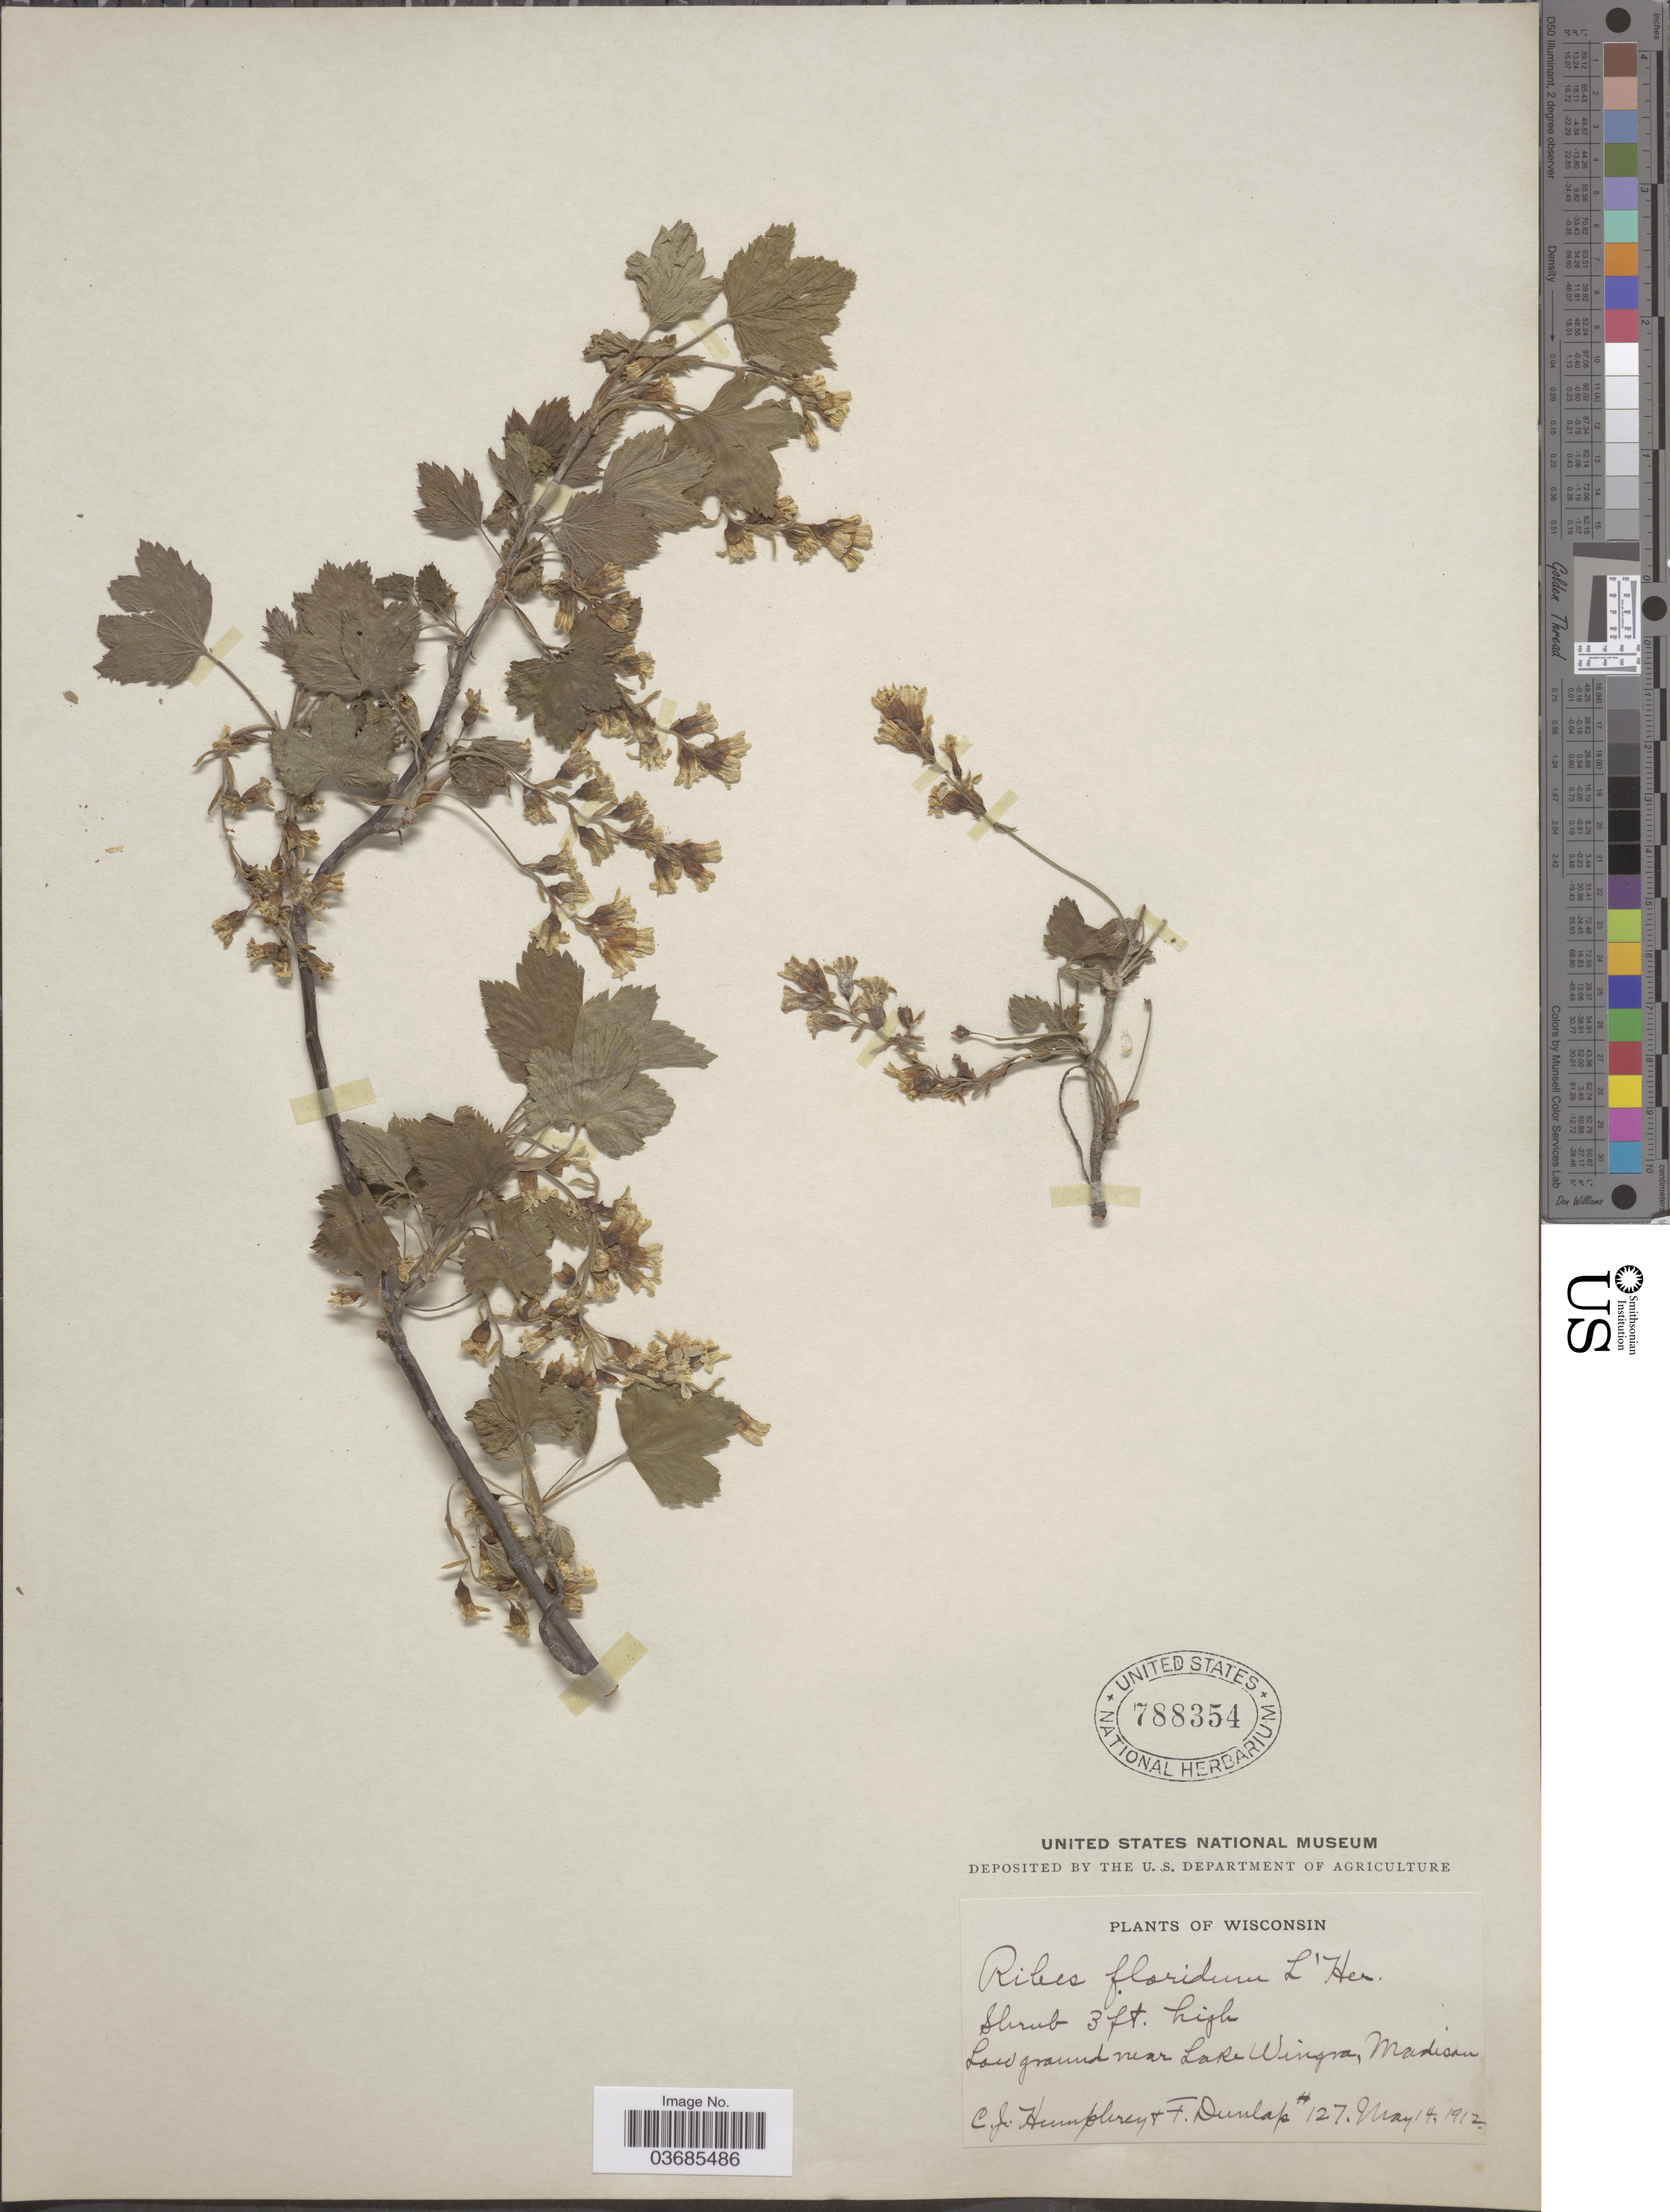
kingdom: Plantae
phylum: Tracheophyta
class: Magnoliopsida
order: Saxifragales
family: Grossulariaceae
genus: Ribes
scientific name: Ribes americanum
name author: Mill.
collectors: C. Humphrey & F. Dunlap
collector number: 127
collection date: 1912-05-14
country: United States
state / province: Wisconsin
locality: Low ground near Lake Wingra, Madison.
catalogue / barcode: US 788354